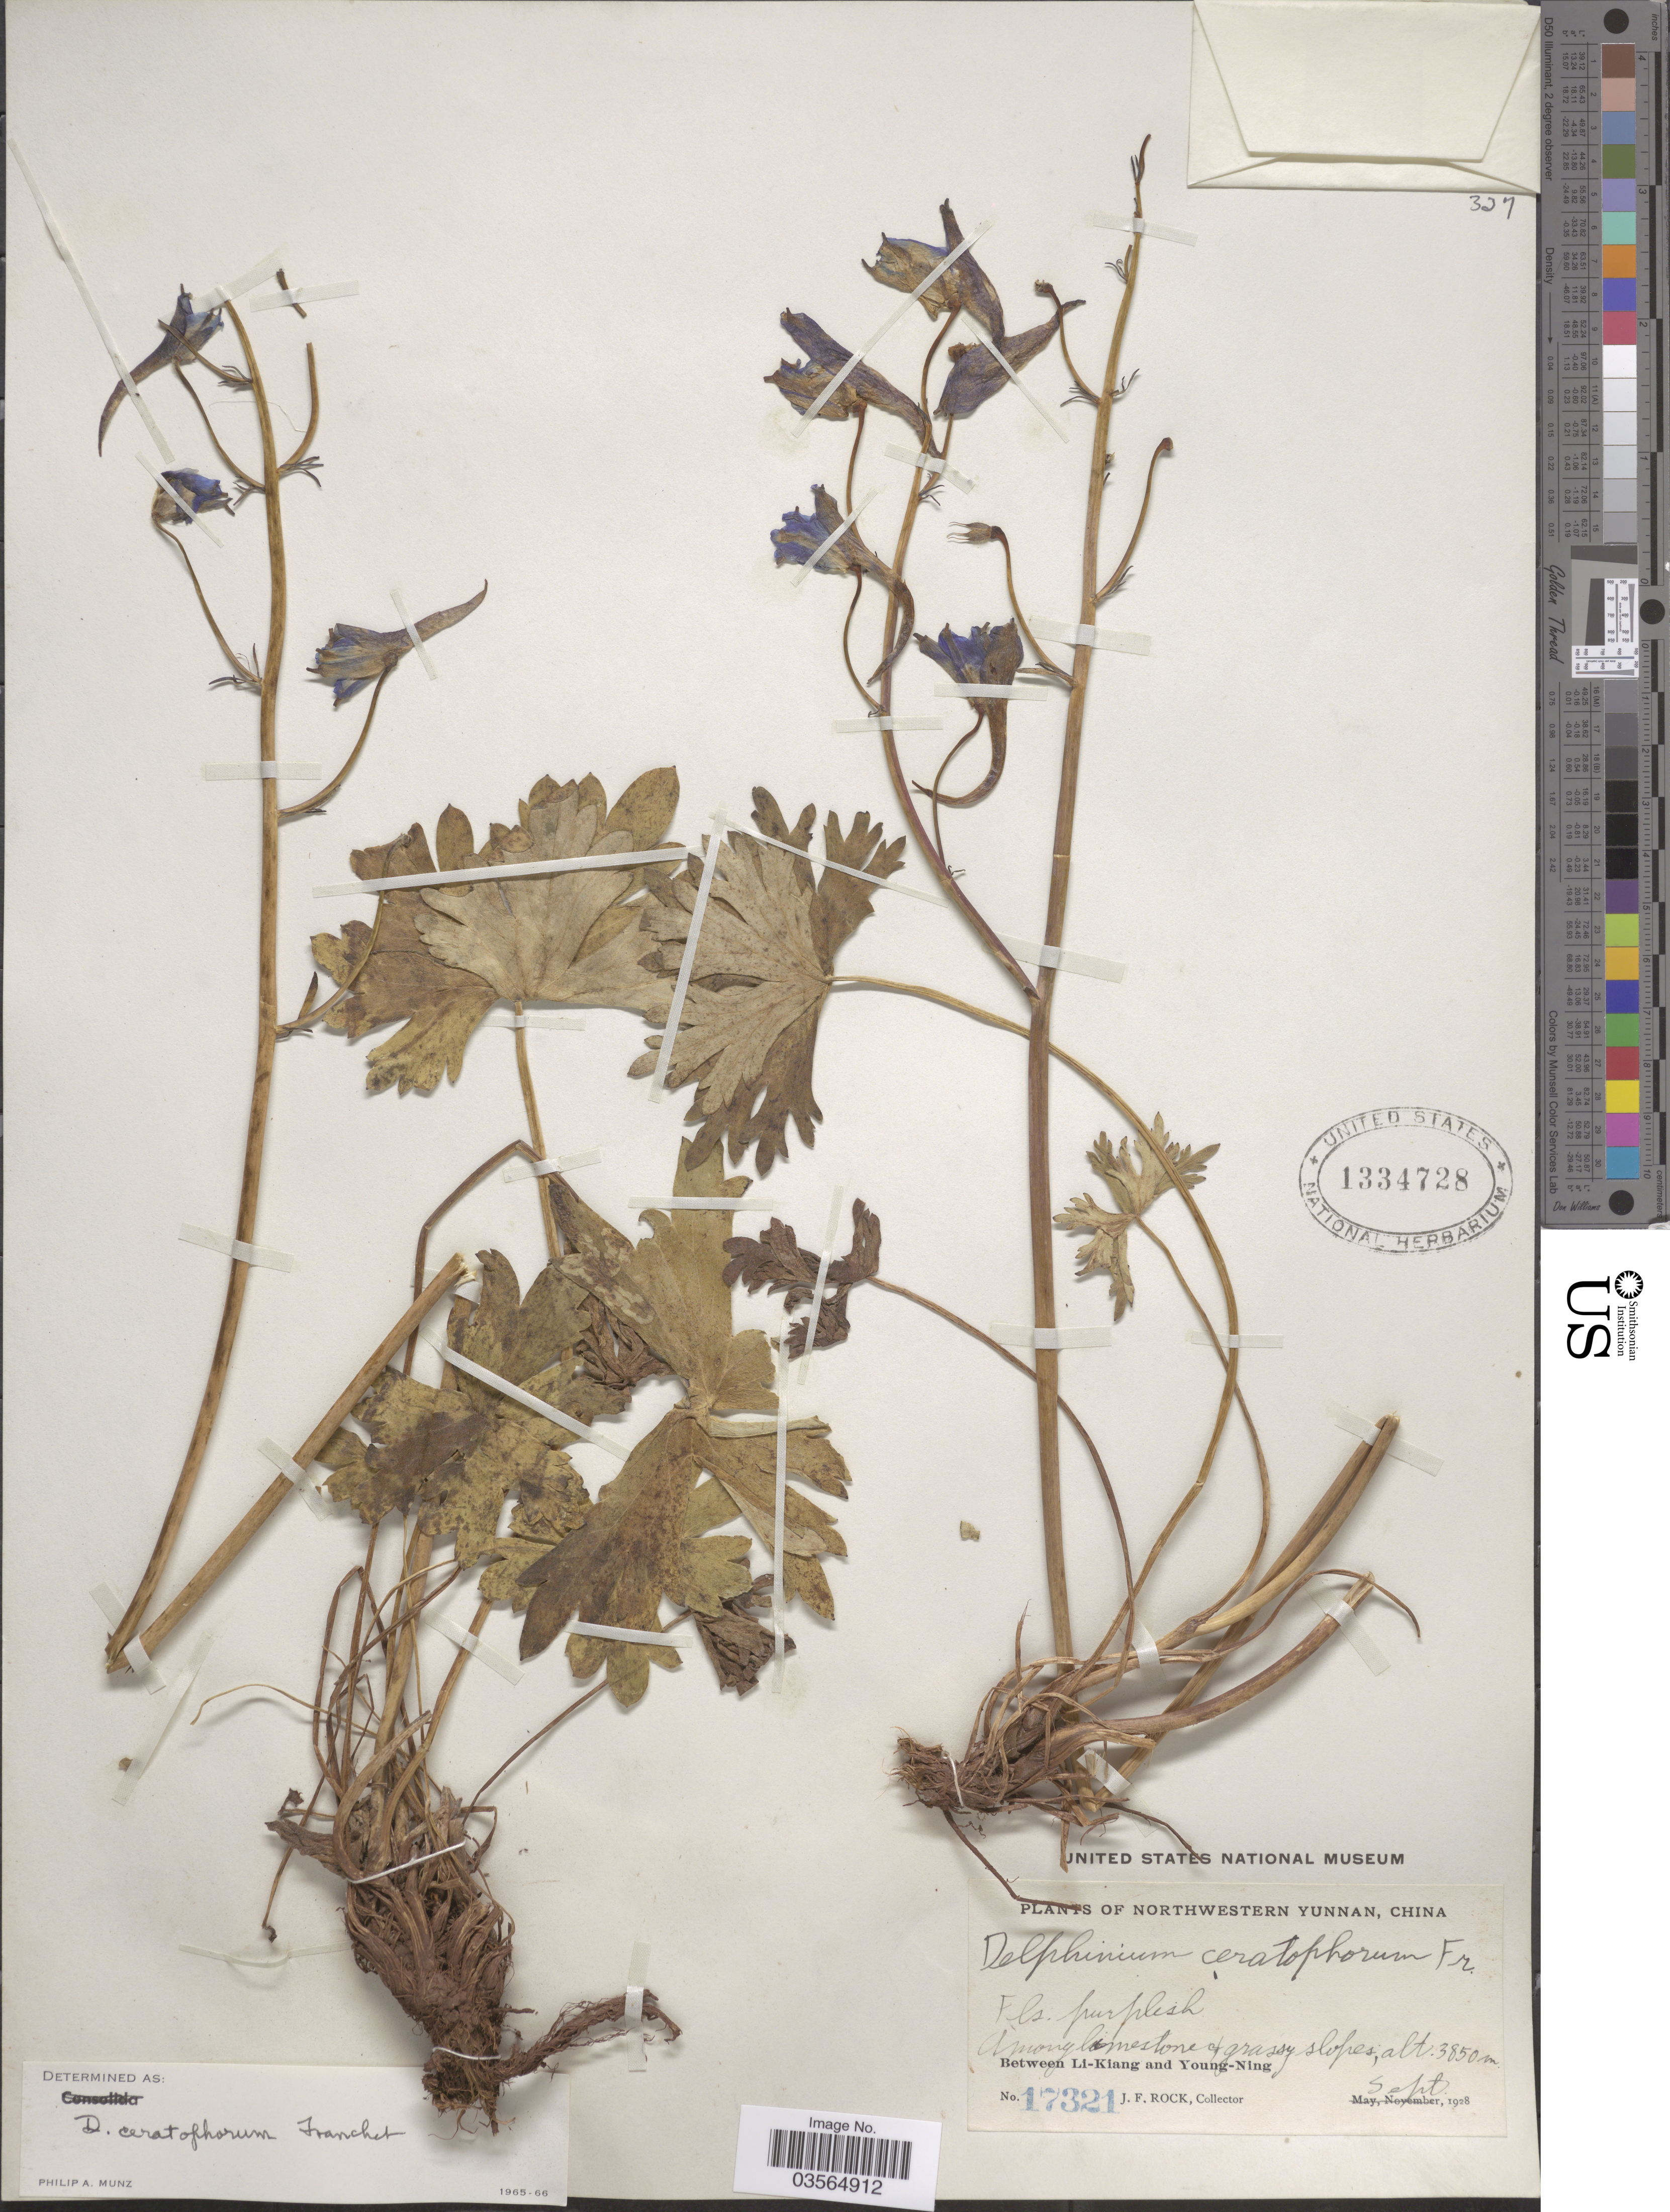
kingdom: Plantae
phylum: Tracheophyta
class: Magnoliopsida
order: Ranunculales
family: Ranunculaceae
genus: Delphinium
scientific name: Delphinium ceratophorum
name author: Franch.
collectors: J. Rock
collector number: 17321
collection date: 1928-09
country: China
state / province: Yunnan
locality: Northwestern Yunnan. Between Li-Kiang and Young-Ning.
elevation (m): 3850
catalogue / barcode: US 1334728